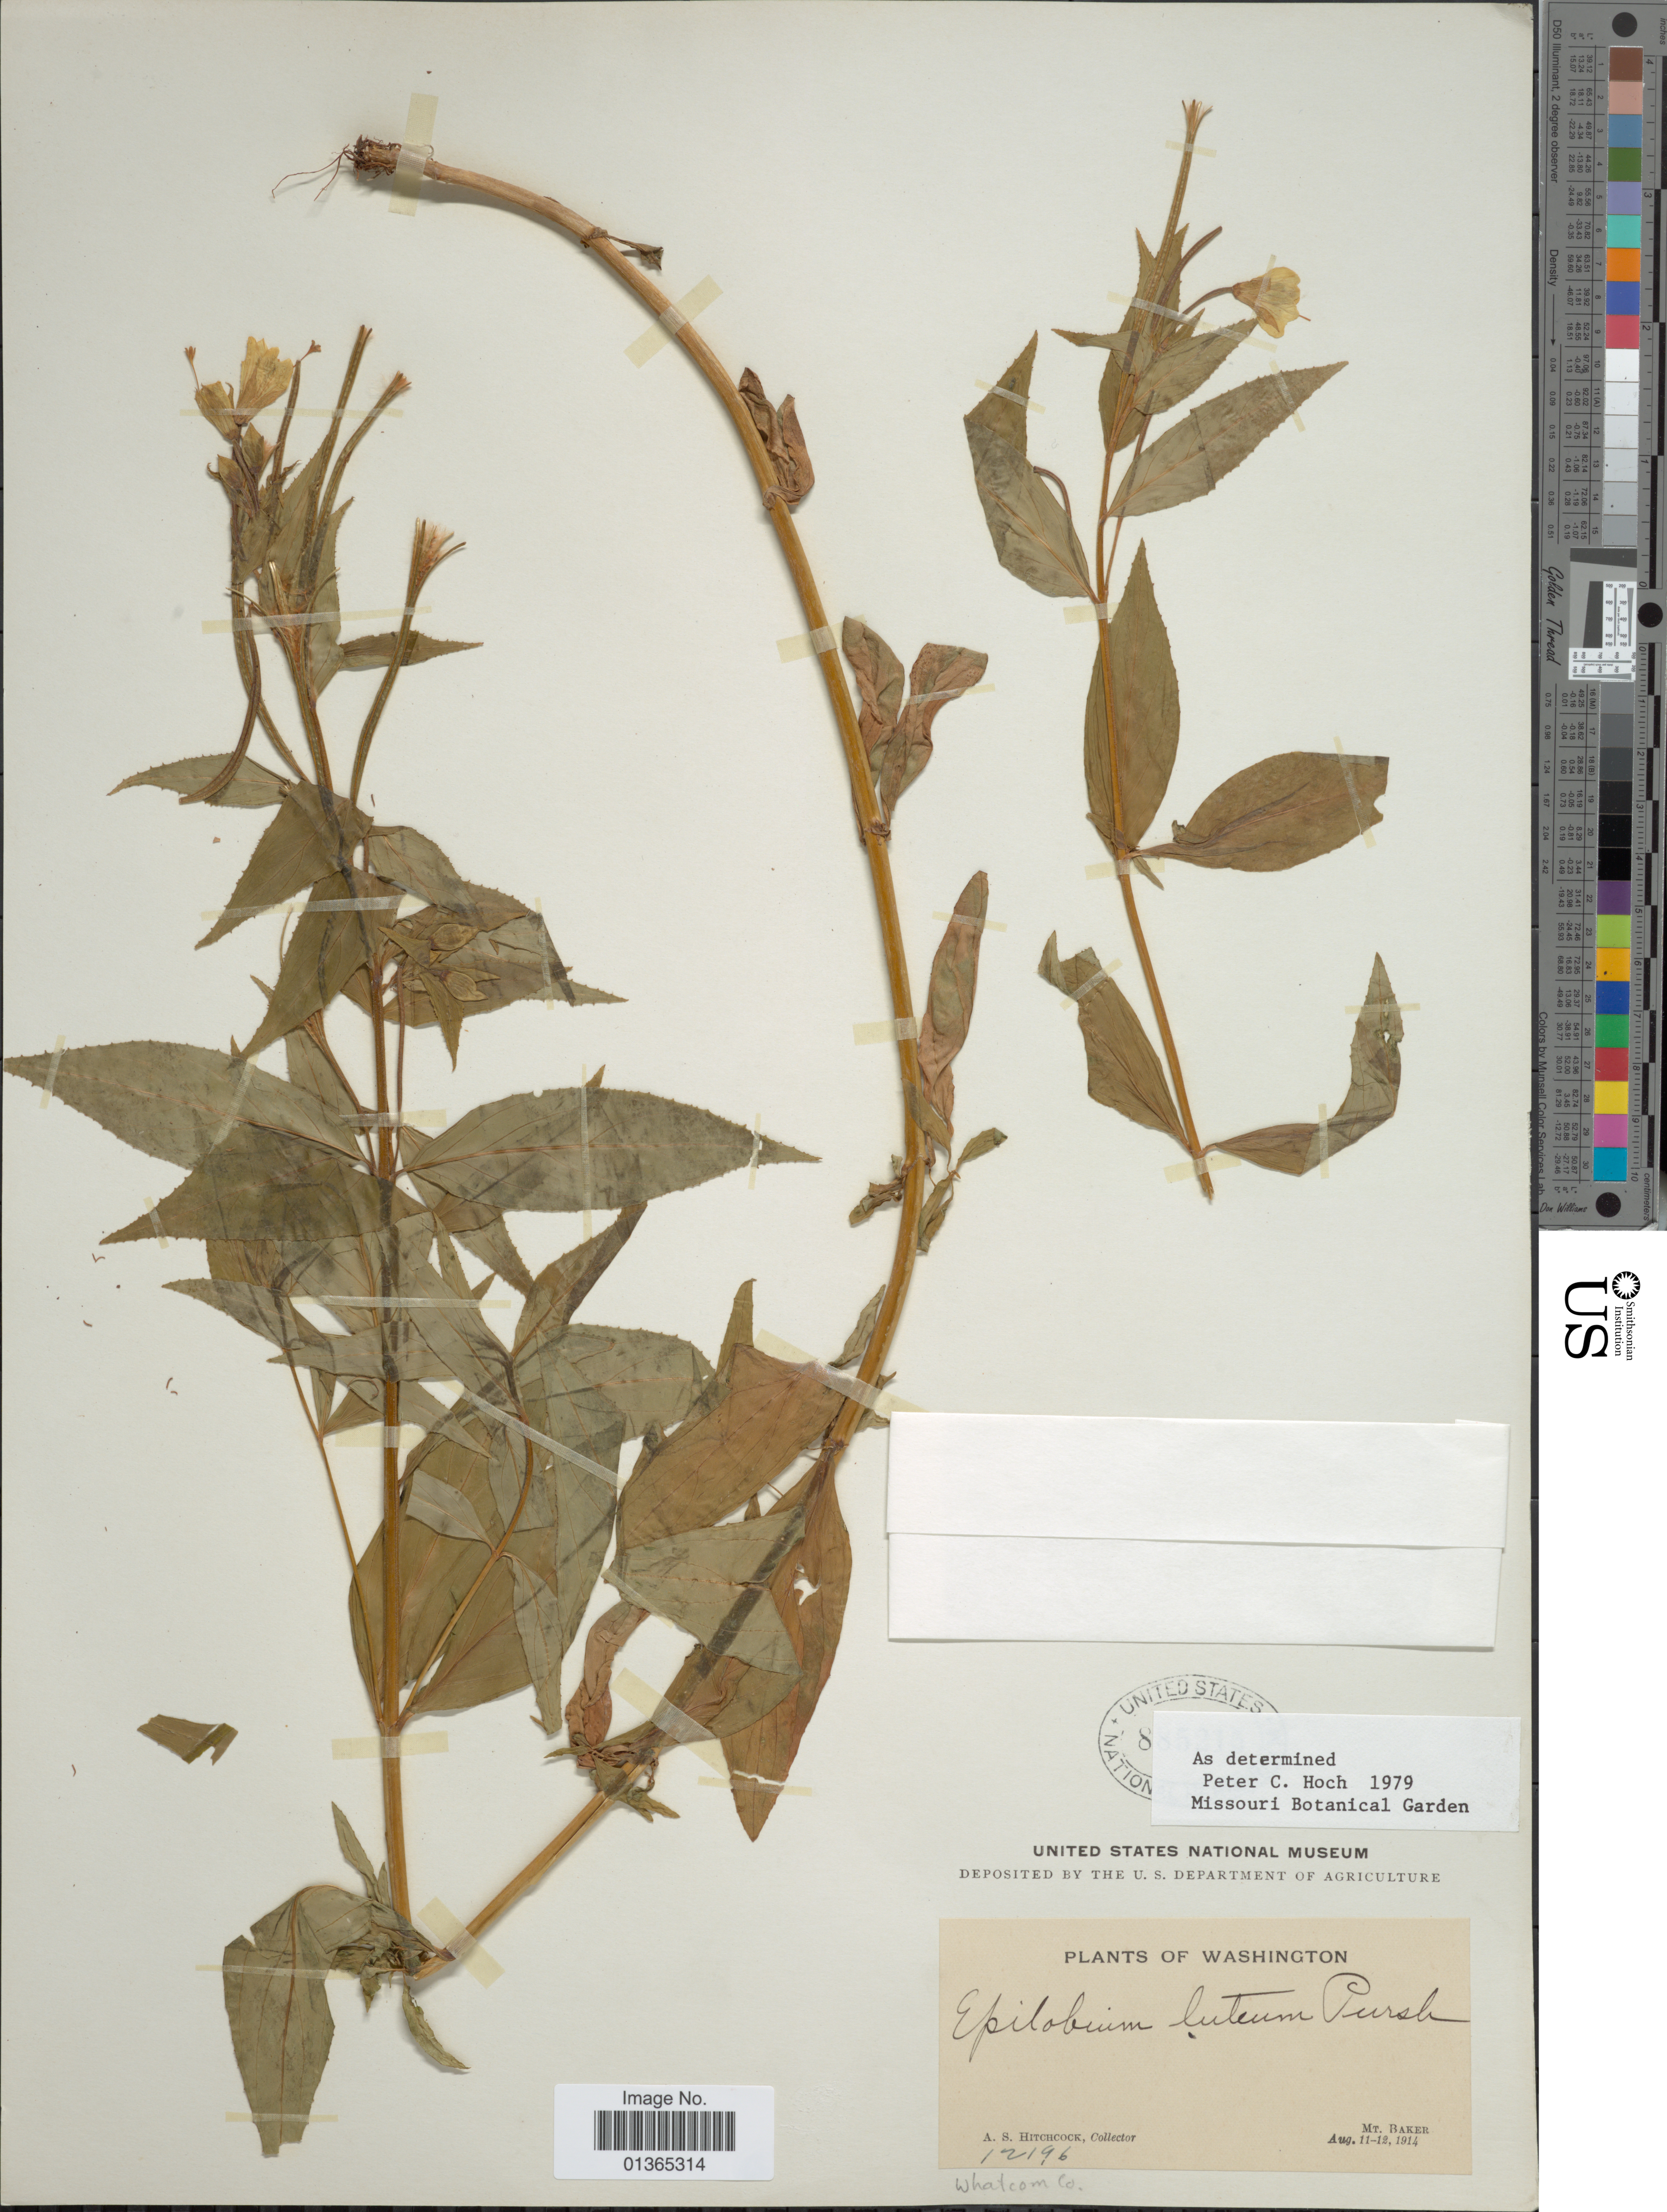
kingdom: Plantae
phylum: Tracheophyta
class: Magnoliopsida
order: Myrtales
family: Onagraceae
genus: Epilobium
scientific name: Epilobium luteum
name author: Pursh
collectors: A. S. Hitchcock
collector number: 12196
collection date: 1914-08-11/1914-08-12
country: United States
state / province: Washington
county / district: Whatcom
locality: Mt. Baker. Whatcom Co.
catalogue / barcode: US 885215